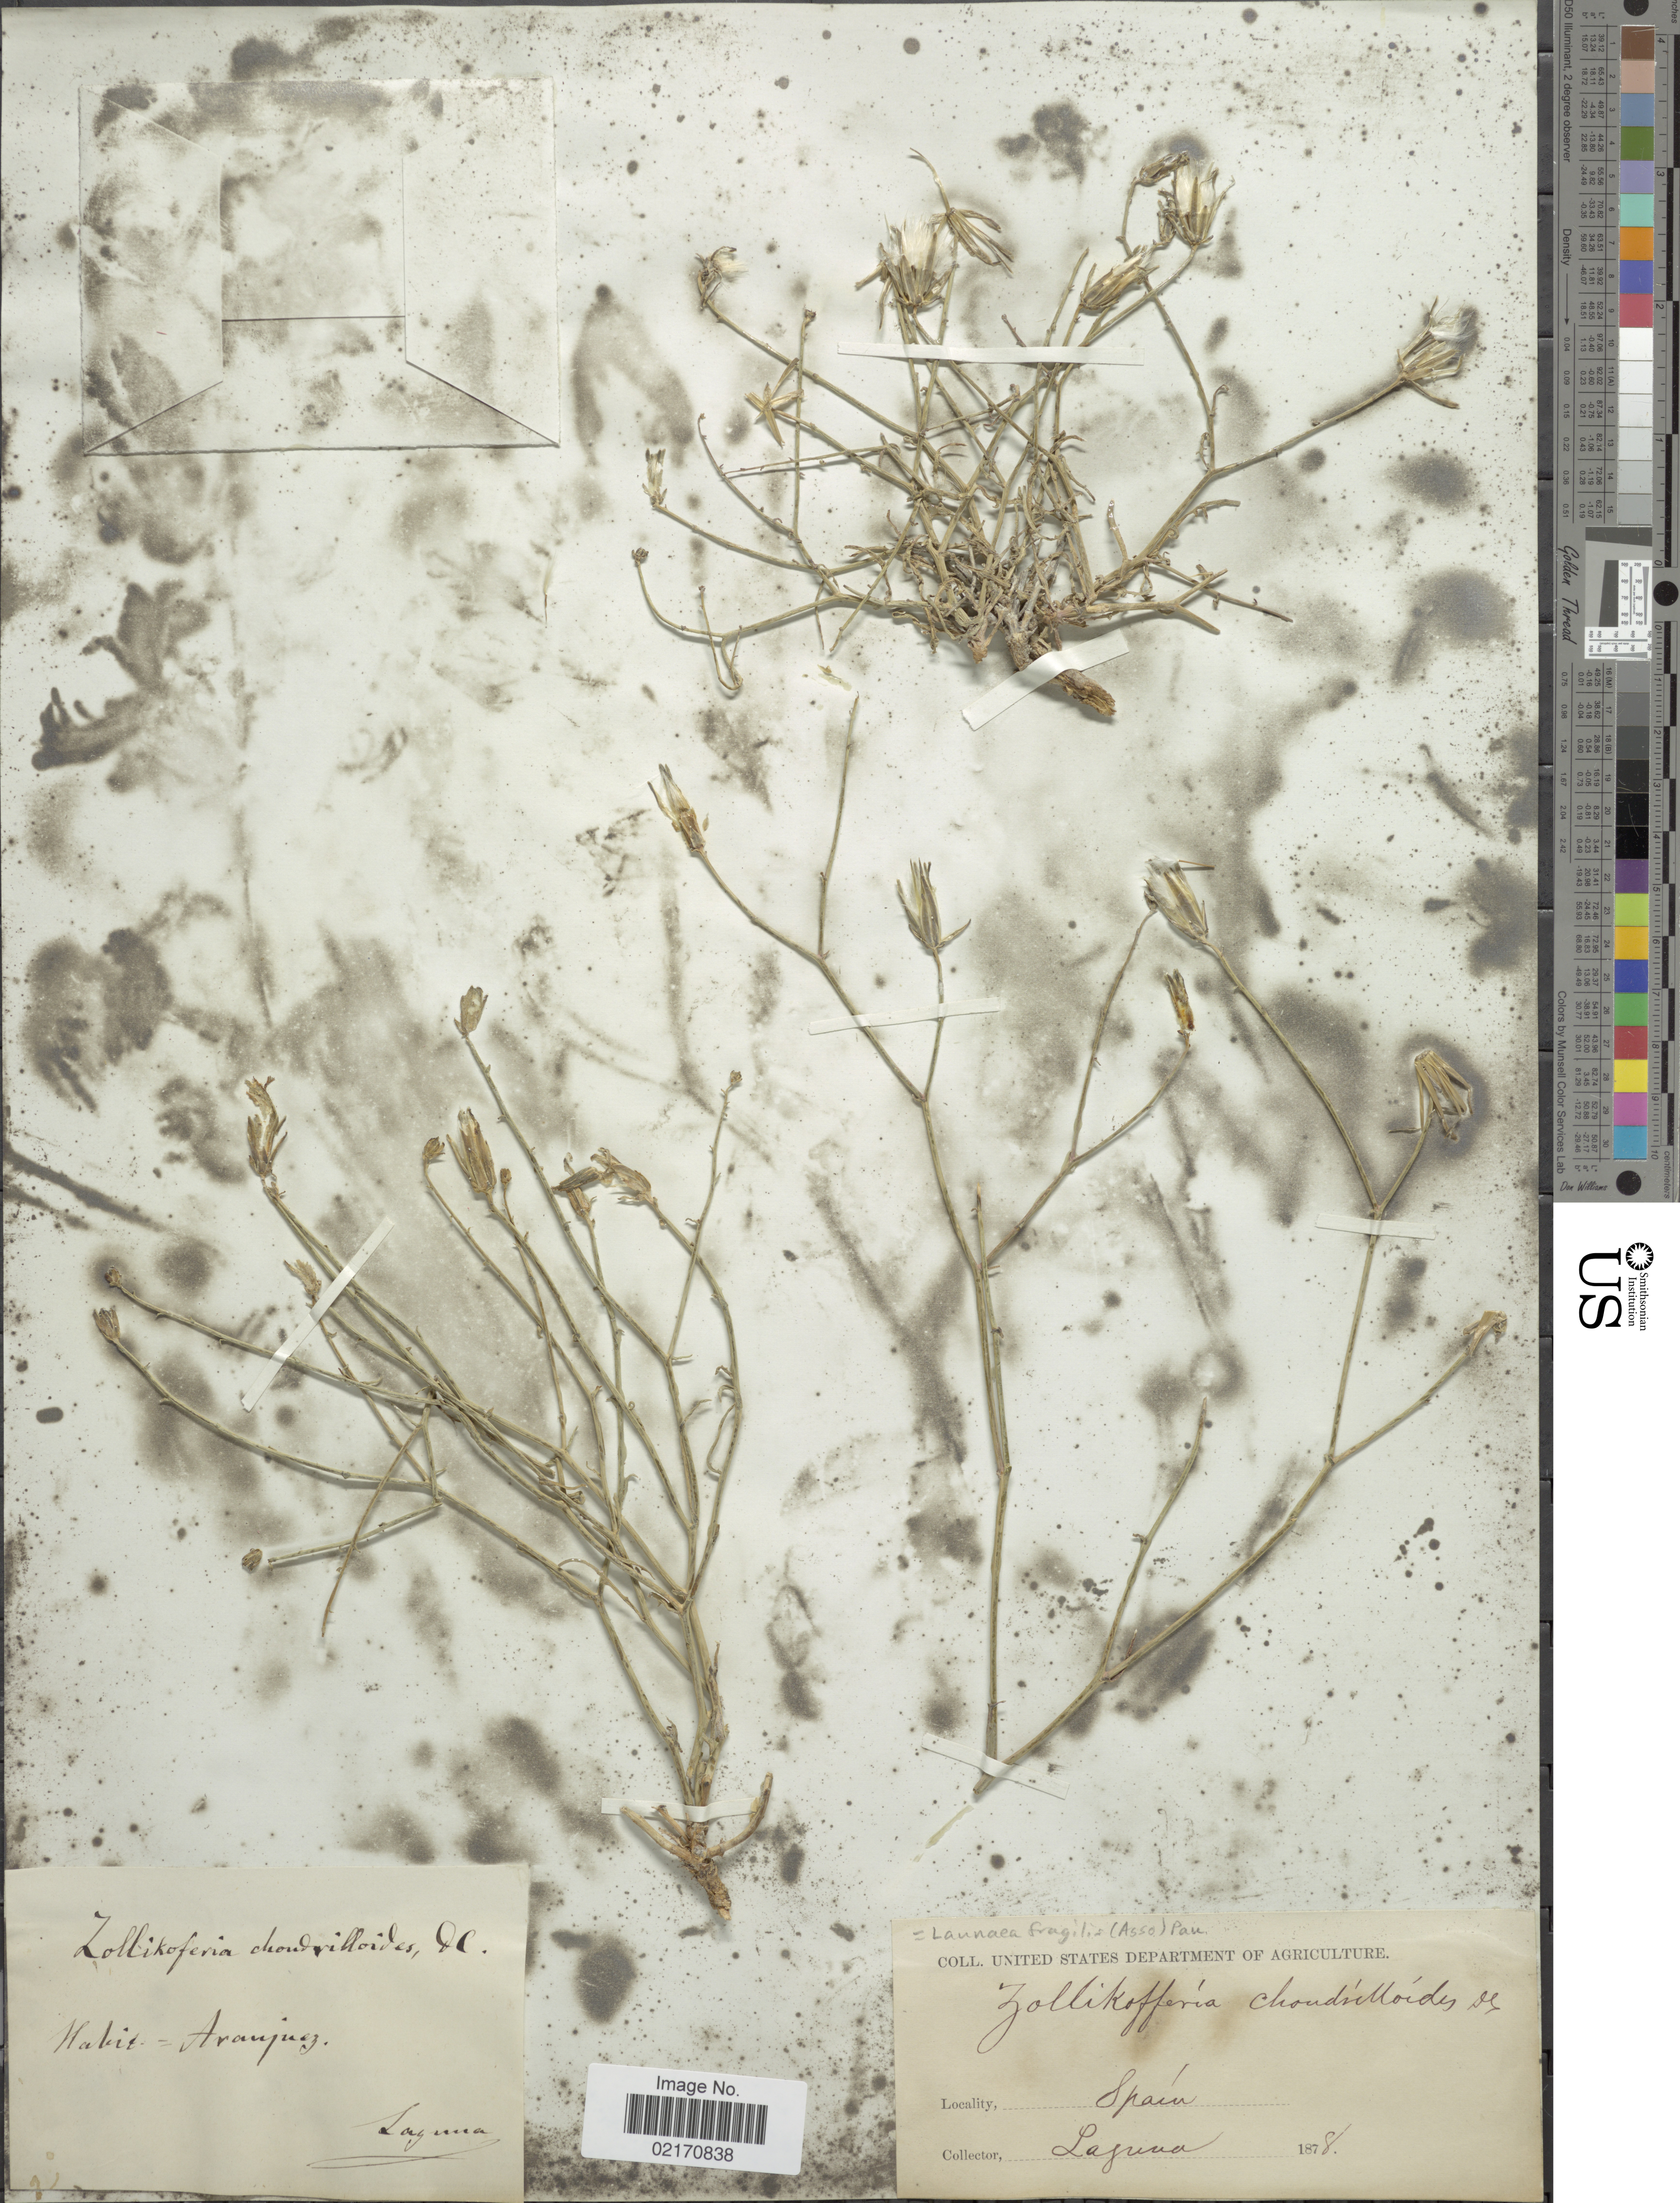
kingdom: Plantae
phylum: Tracheophyta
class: Magnoliopsida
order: Asterales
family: Asteraceae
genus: Launaea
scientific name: Launaea fragilis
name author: (Asso) Pau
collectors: -. Laguna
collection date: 1878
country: Spain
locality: Aranjuez